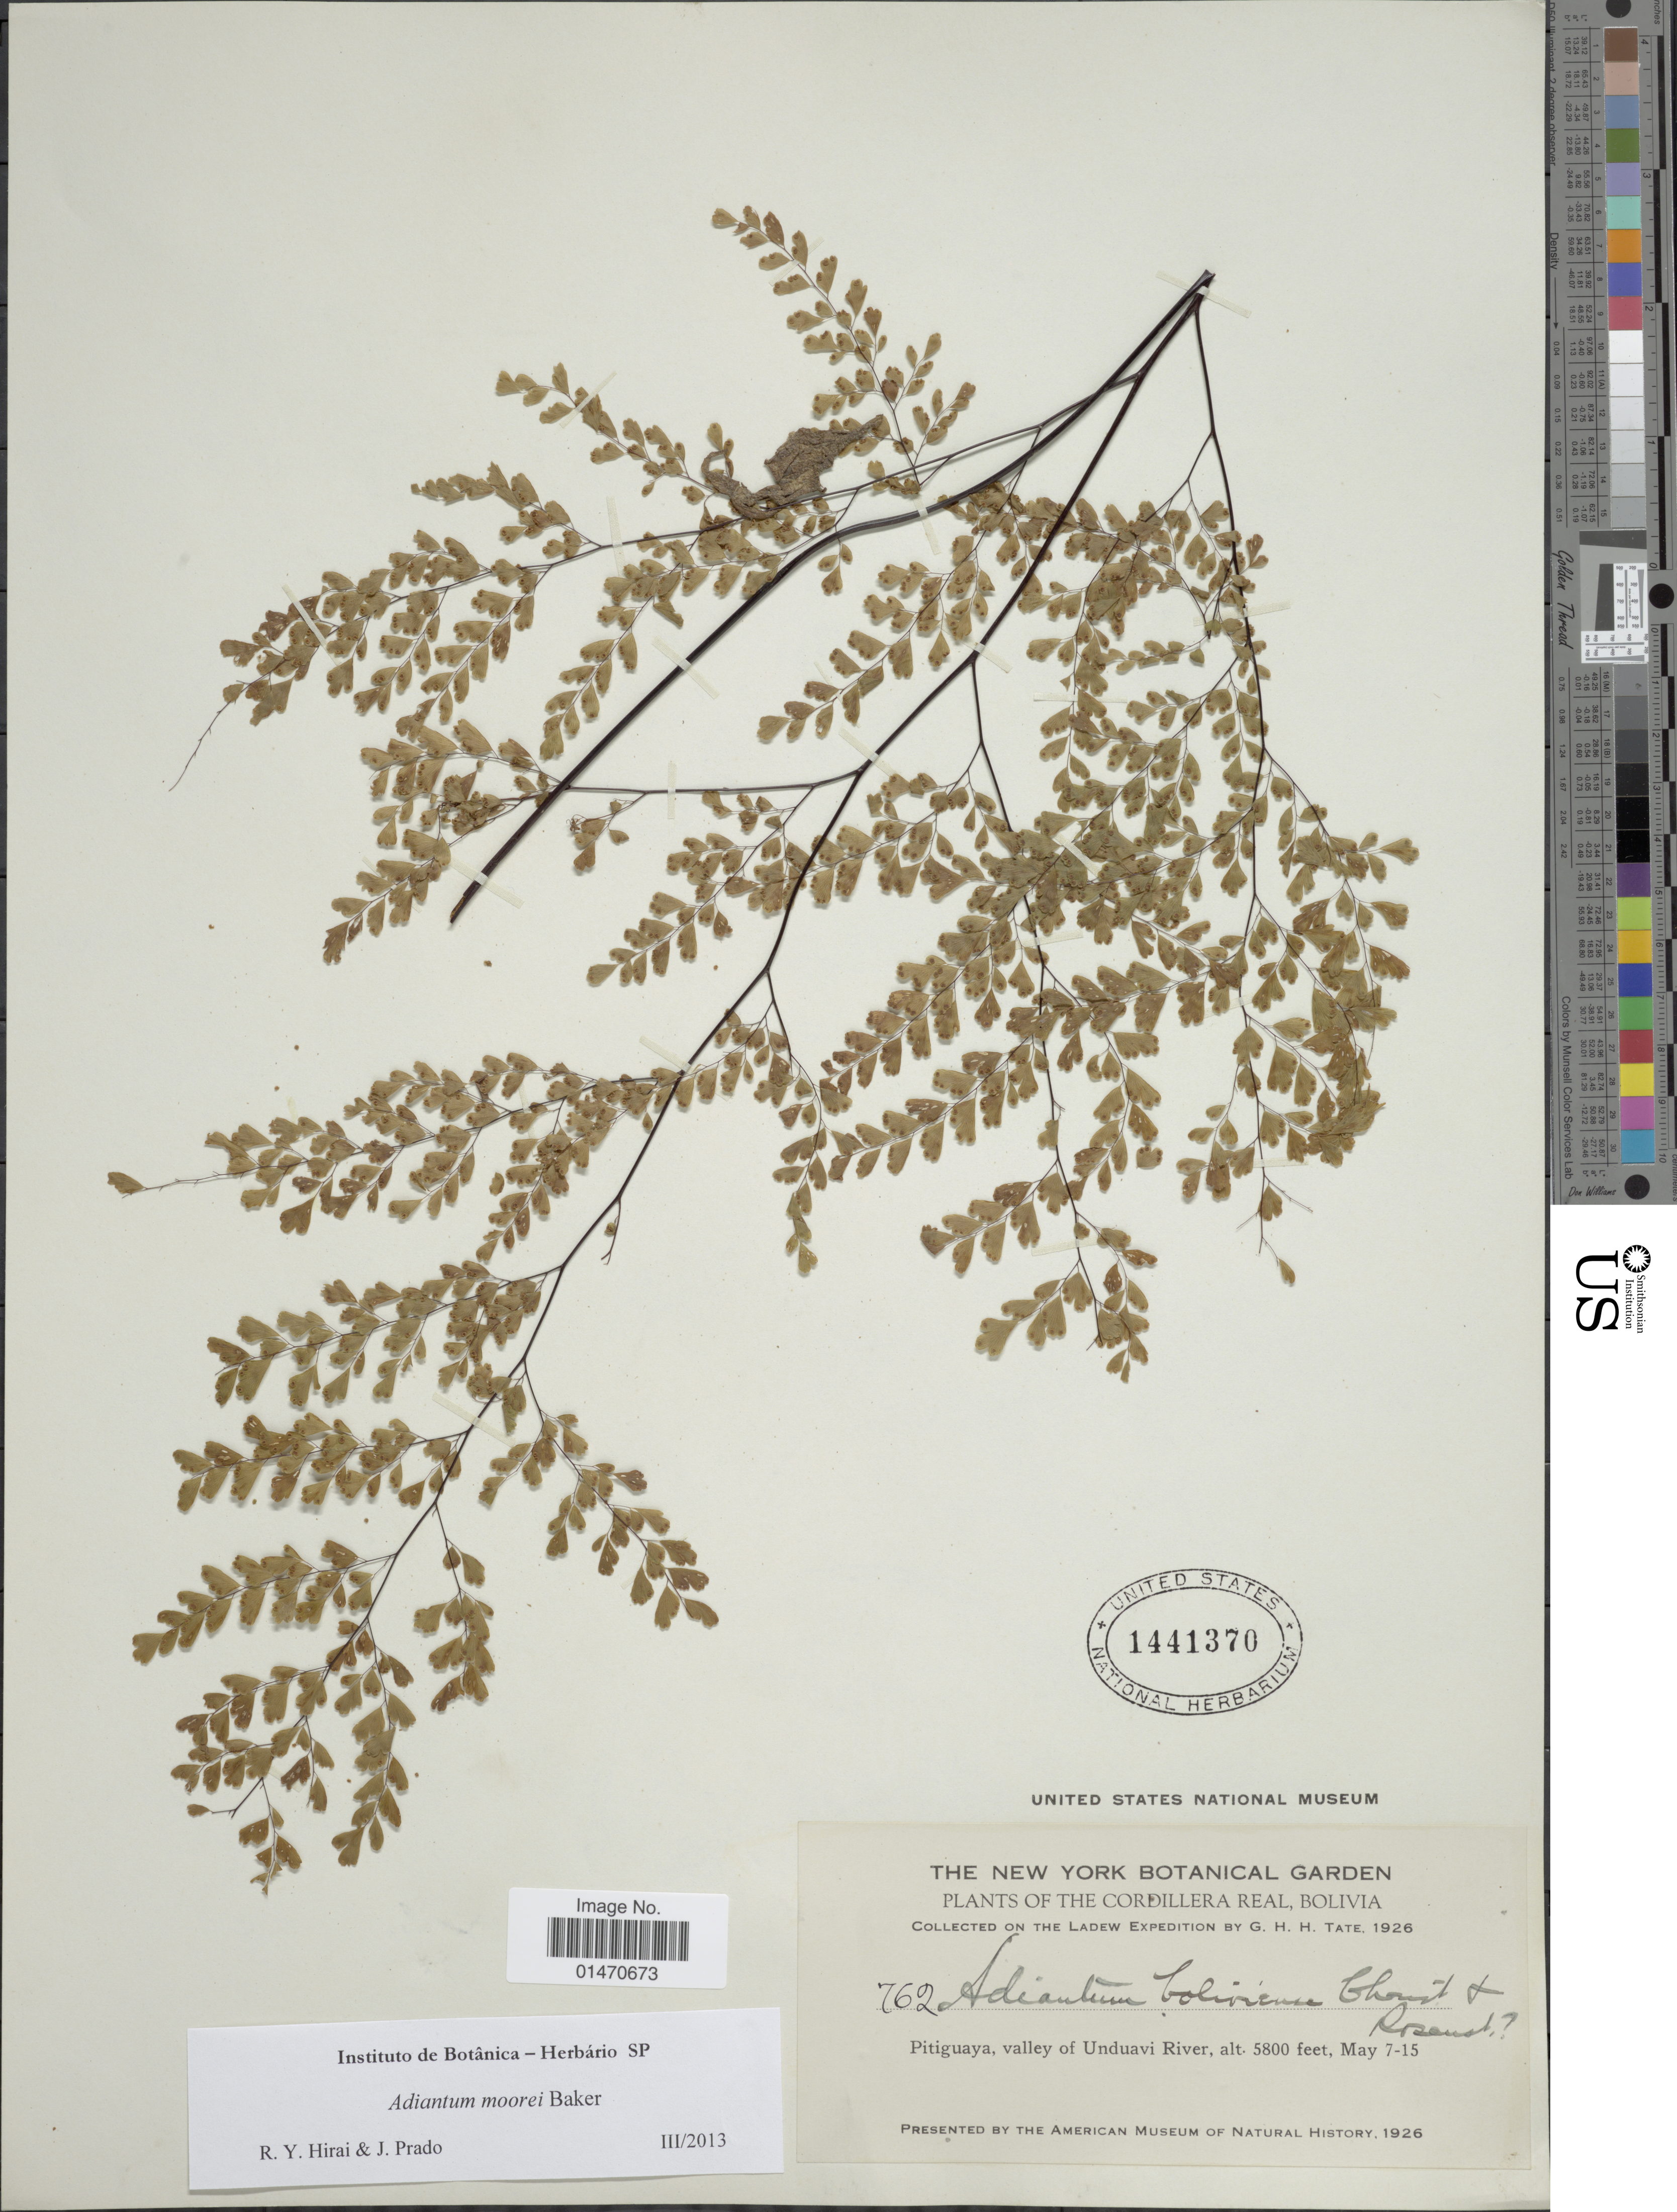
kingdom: Plantae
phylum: Tracheophyta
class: Polypodiopsida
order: Polypodiales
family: Pteridaceae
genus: Adiantum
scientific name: Adiantum moorei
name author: Baker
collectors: G. Tate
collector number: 762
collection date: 1926-05-07/1926-05-15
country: Bolivia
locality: Cordillera Real, Pitiguaya, valley of Unduavi River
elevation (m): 1768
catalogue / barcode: US 1441370